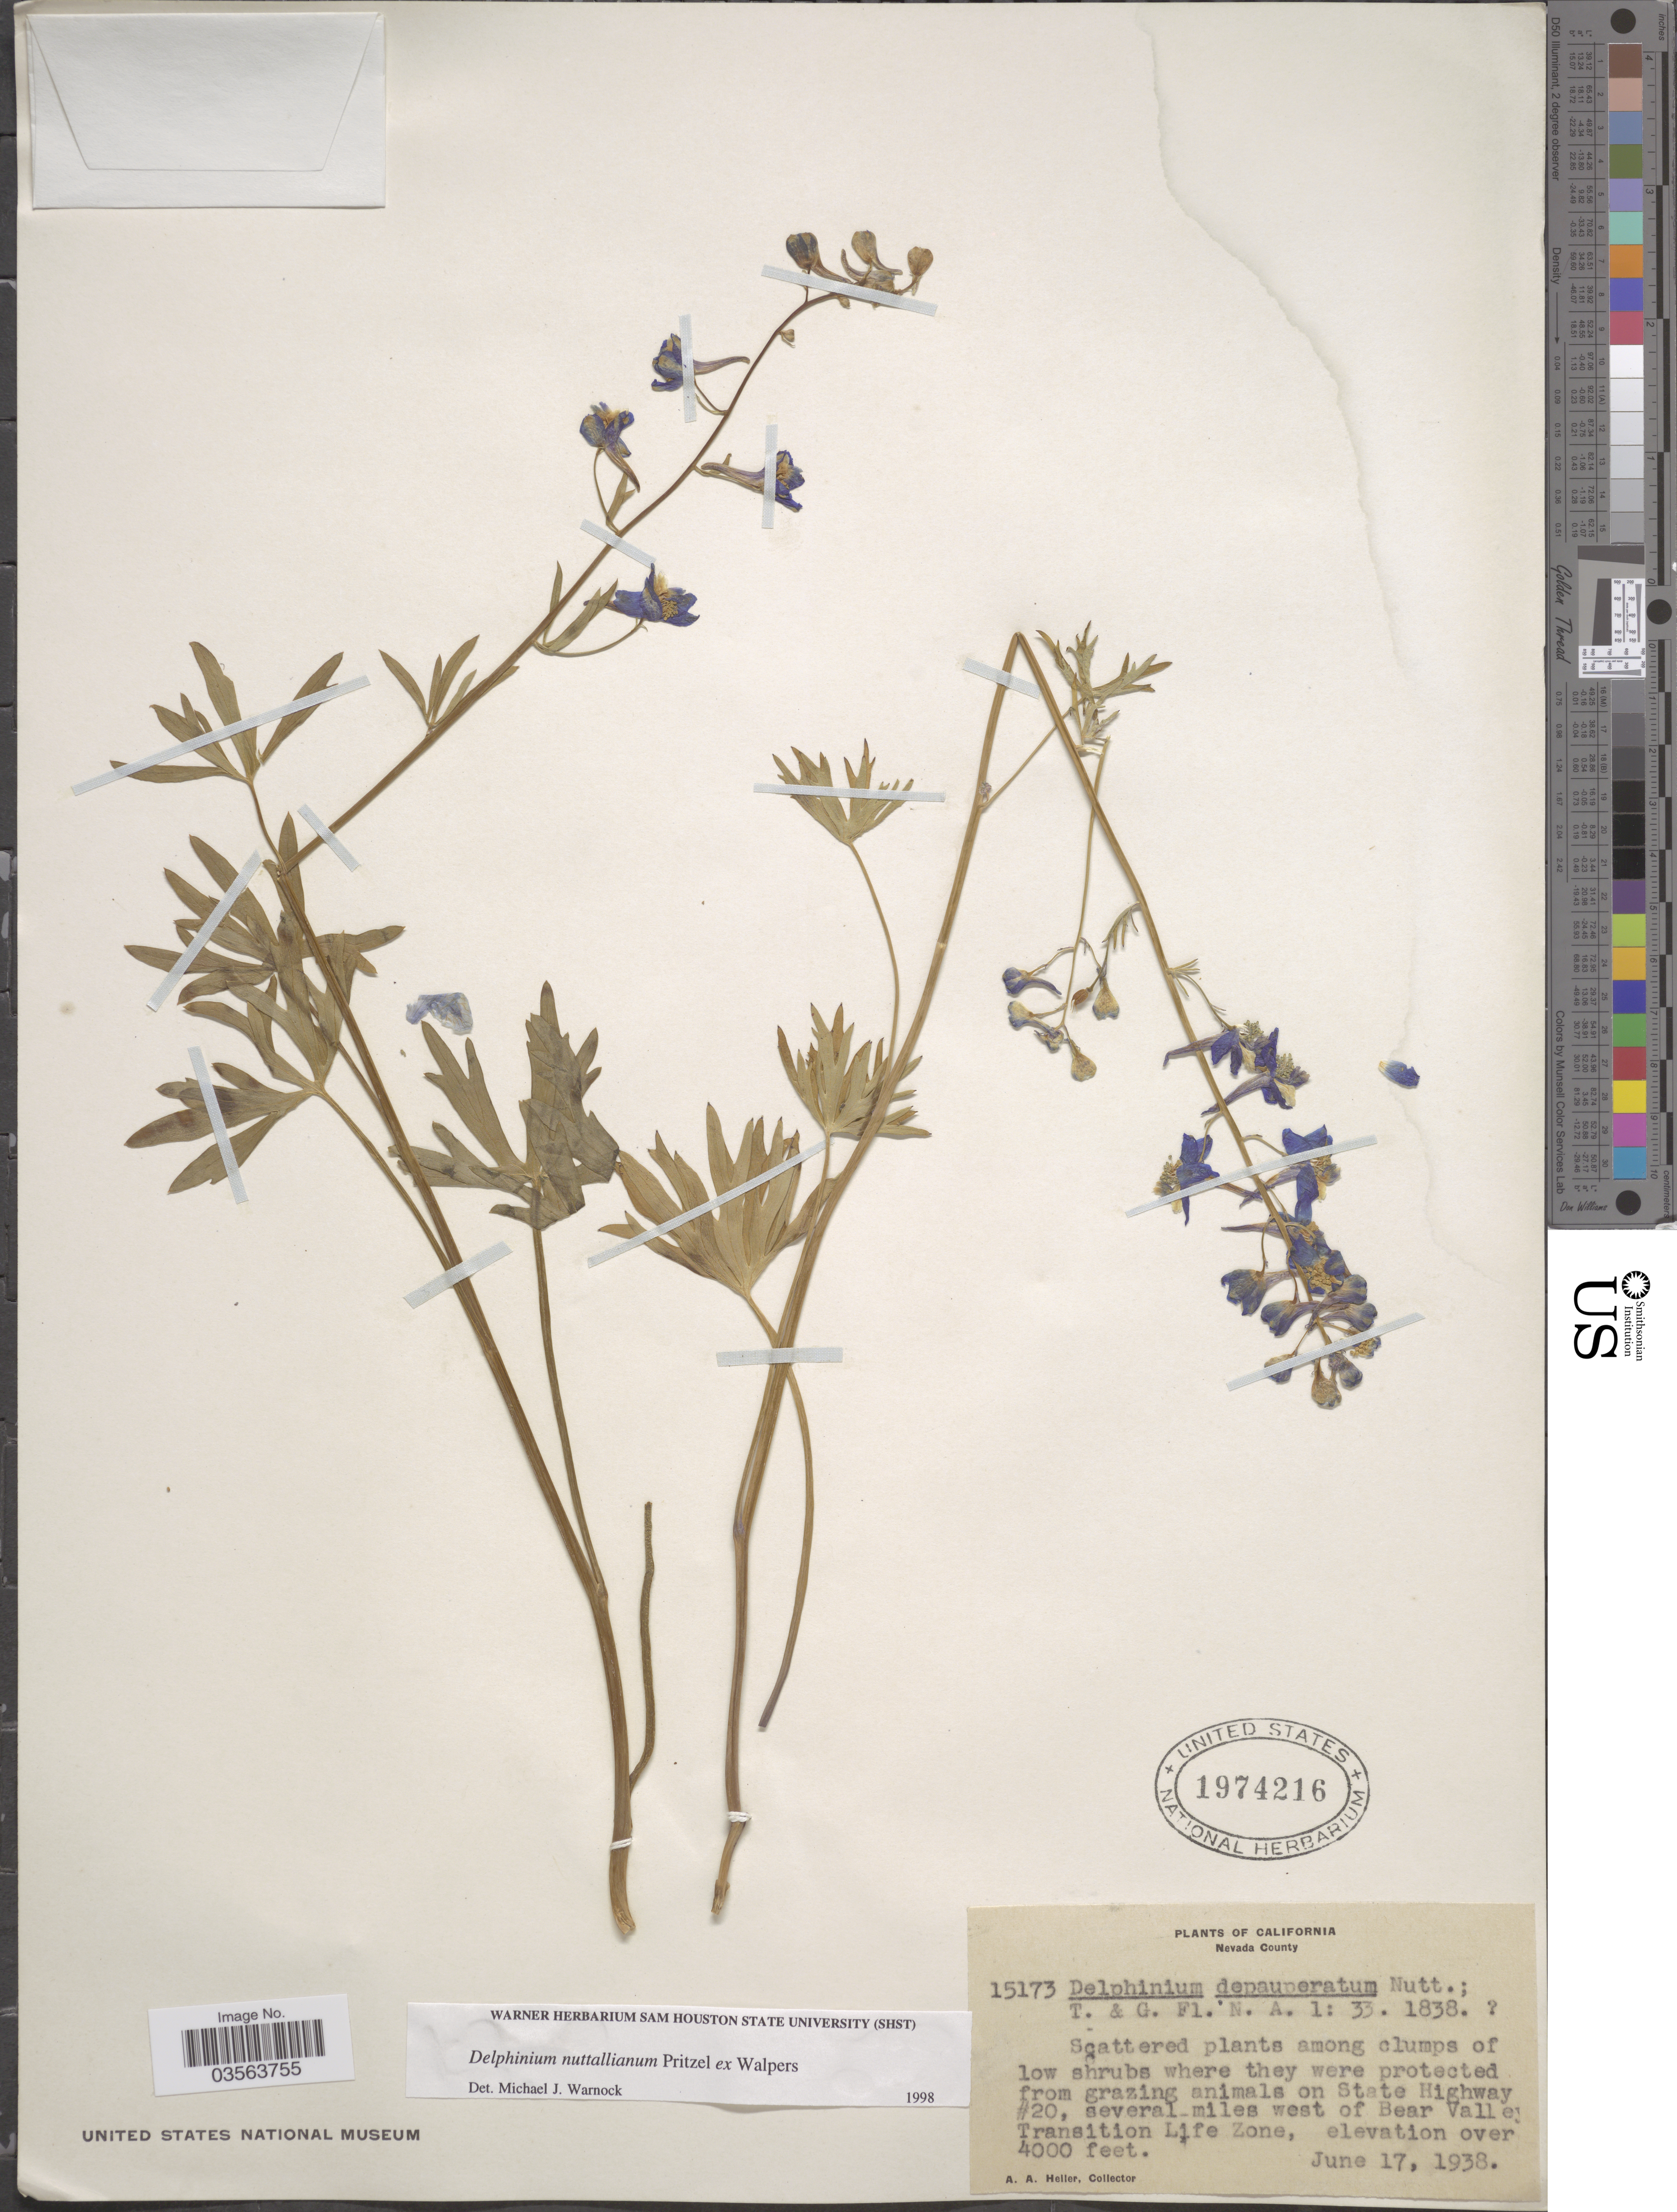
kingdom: Plantae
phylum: Tracheophyta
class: Magnoliopsida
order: Ranunculales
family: Ranunculaceae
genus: Delphinium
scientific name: Delphinium nuttallianum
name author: E. Pritz. ex Walpers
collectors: A. A. Heller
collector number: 15173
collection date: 1938-06-17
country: United States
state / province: California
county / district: Nevada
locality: Nevada County. On state Highway #20, several-miles west of Bear Valley. Transition Life Zone.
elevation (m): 1219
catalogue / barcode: US 1974216